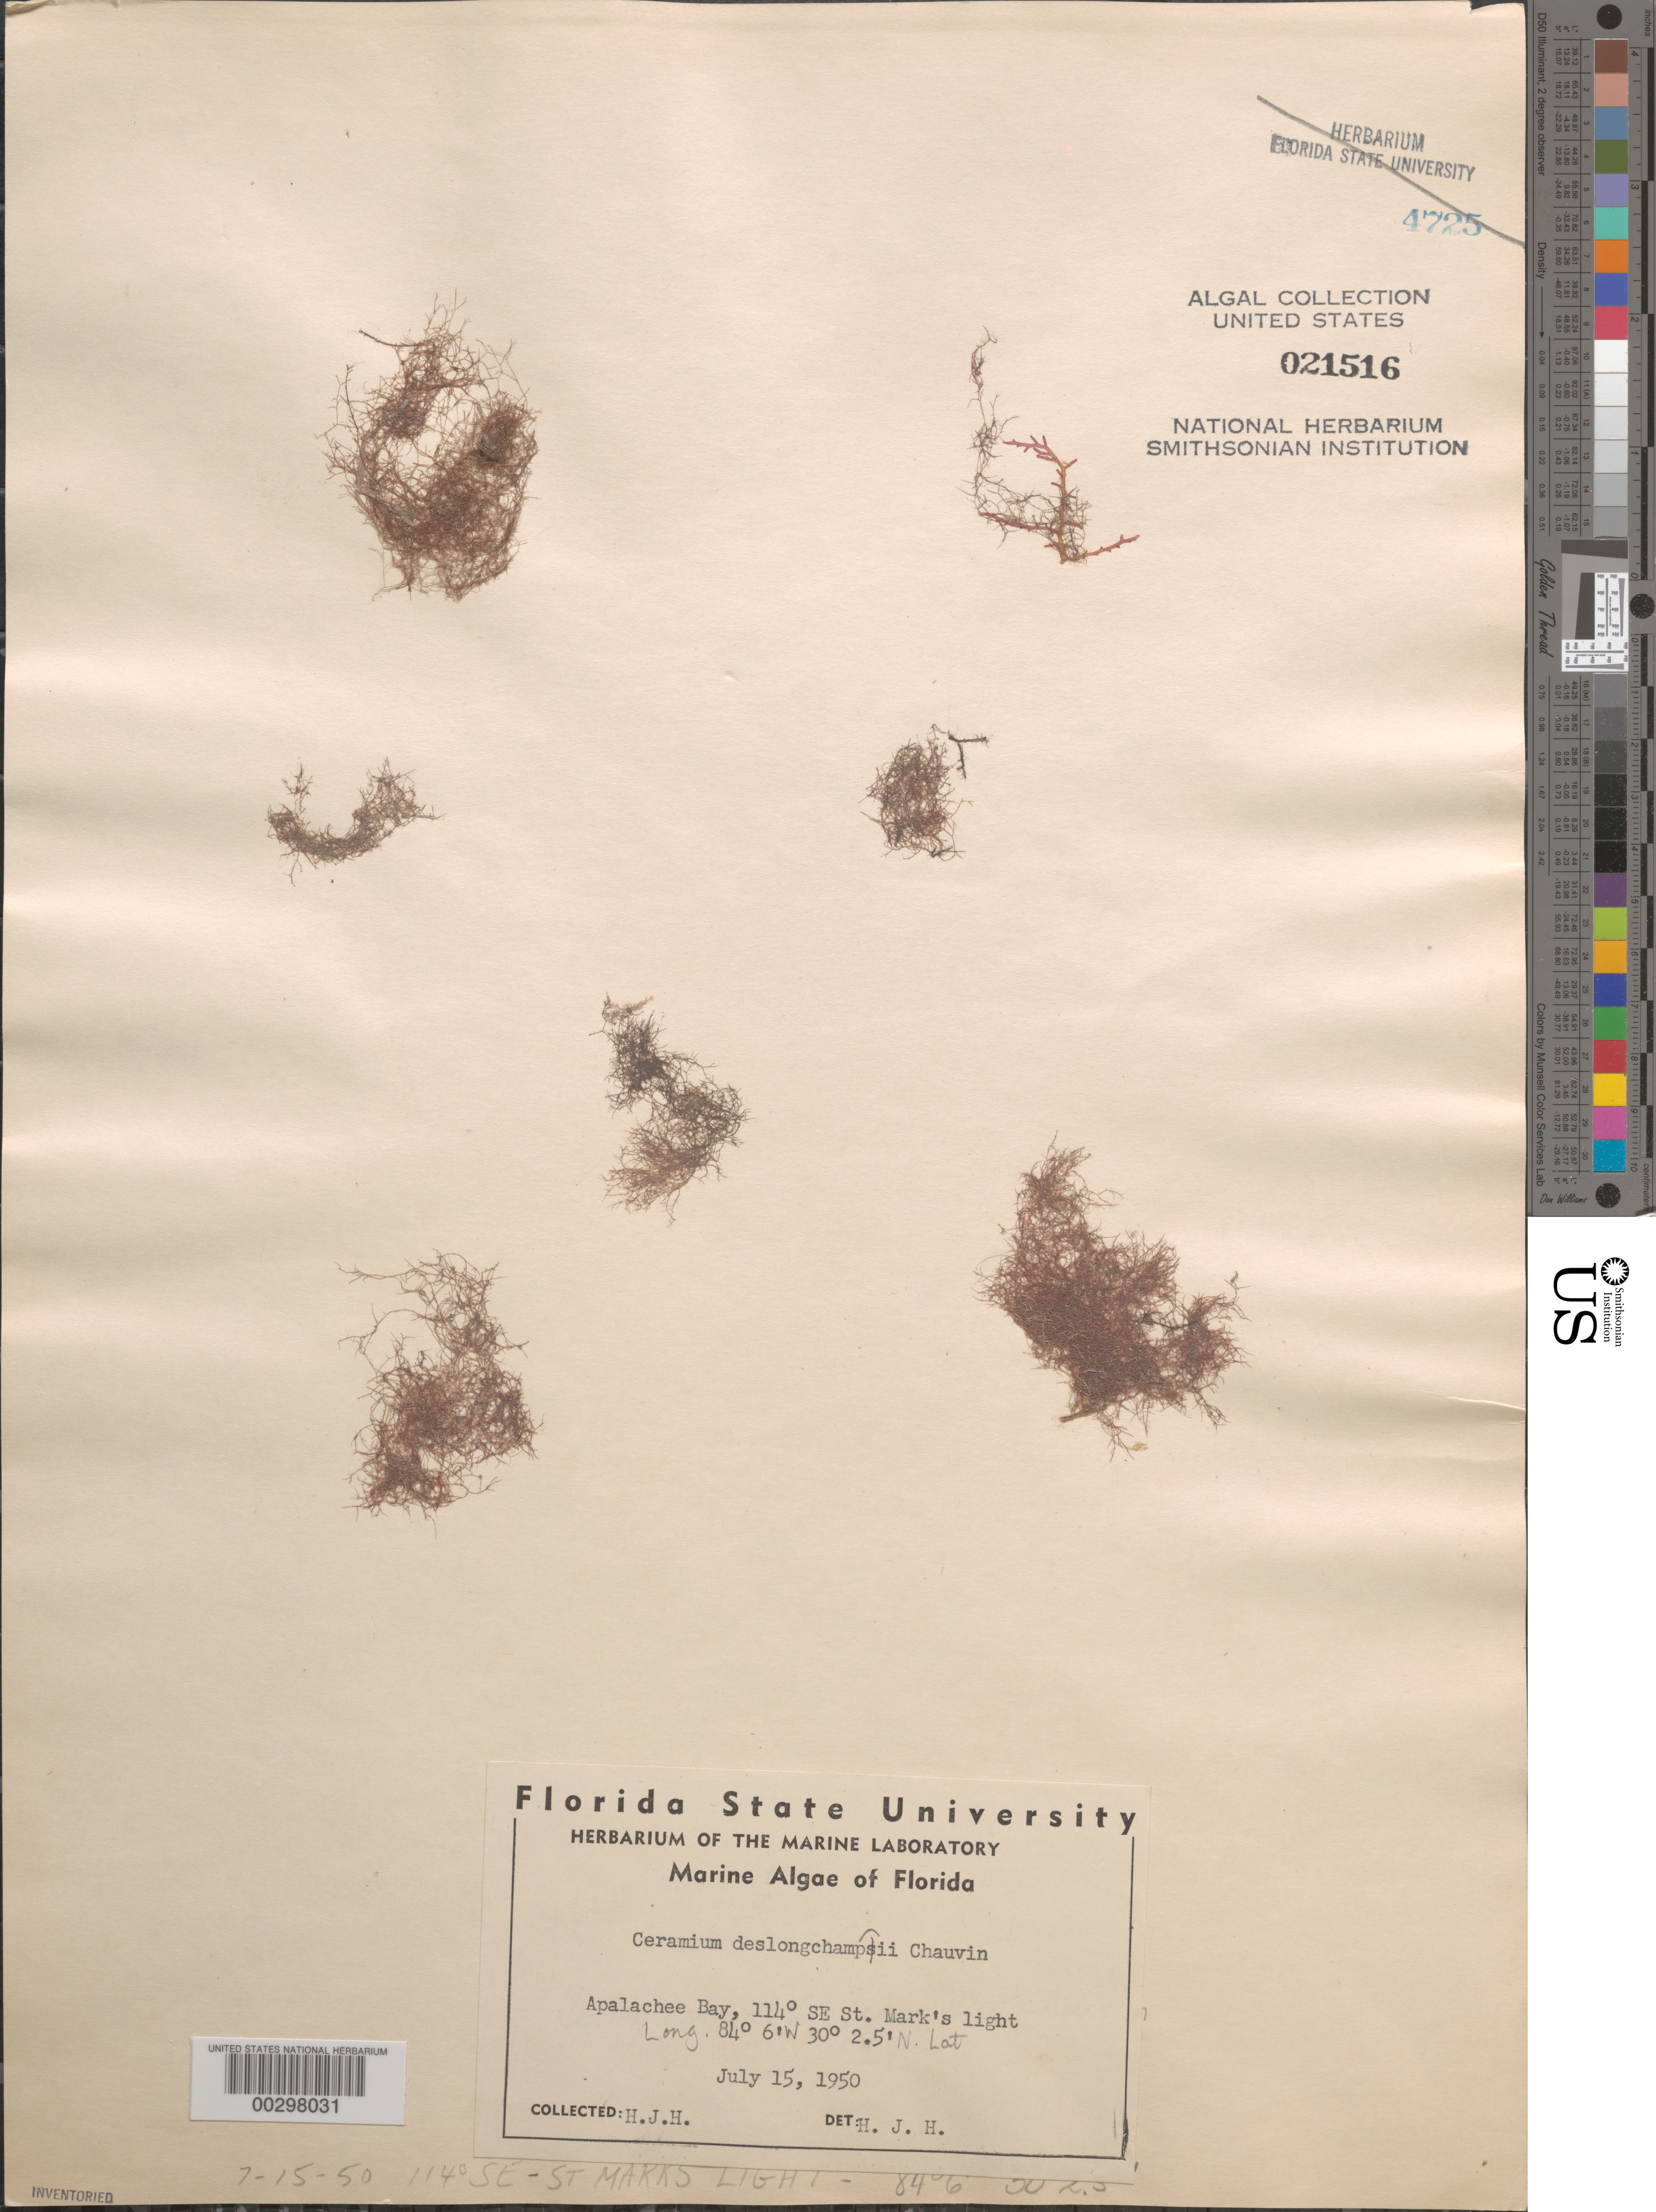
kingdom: Plantae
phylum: Rhodophyta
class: Florideophyceae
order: Ceramiales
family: Ceramiaceae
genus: Ceramium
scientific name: Ceramium deslongchampsii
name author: Chauvin ex Duby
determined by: Humm, Harold J.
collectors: H. J. Humm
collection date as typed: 15 Jul 1950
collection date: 1950-07-15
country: United States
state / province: Florida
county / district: Wakulla County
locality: Apalachee Bay, southeast of St. Marks Light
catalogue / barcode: US 21516